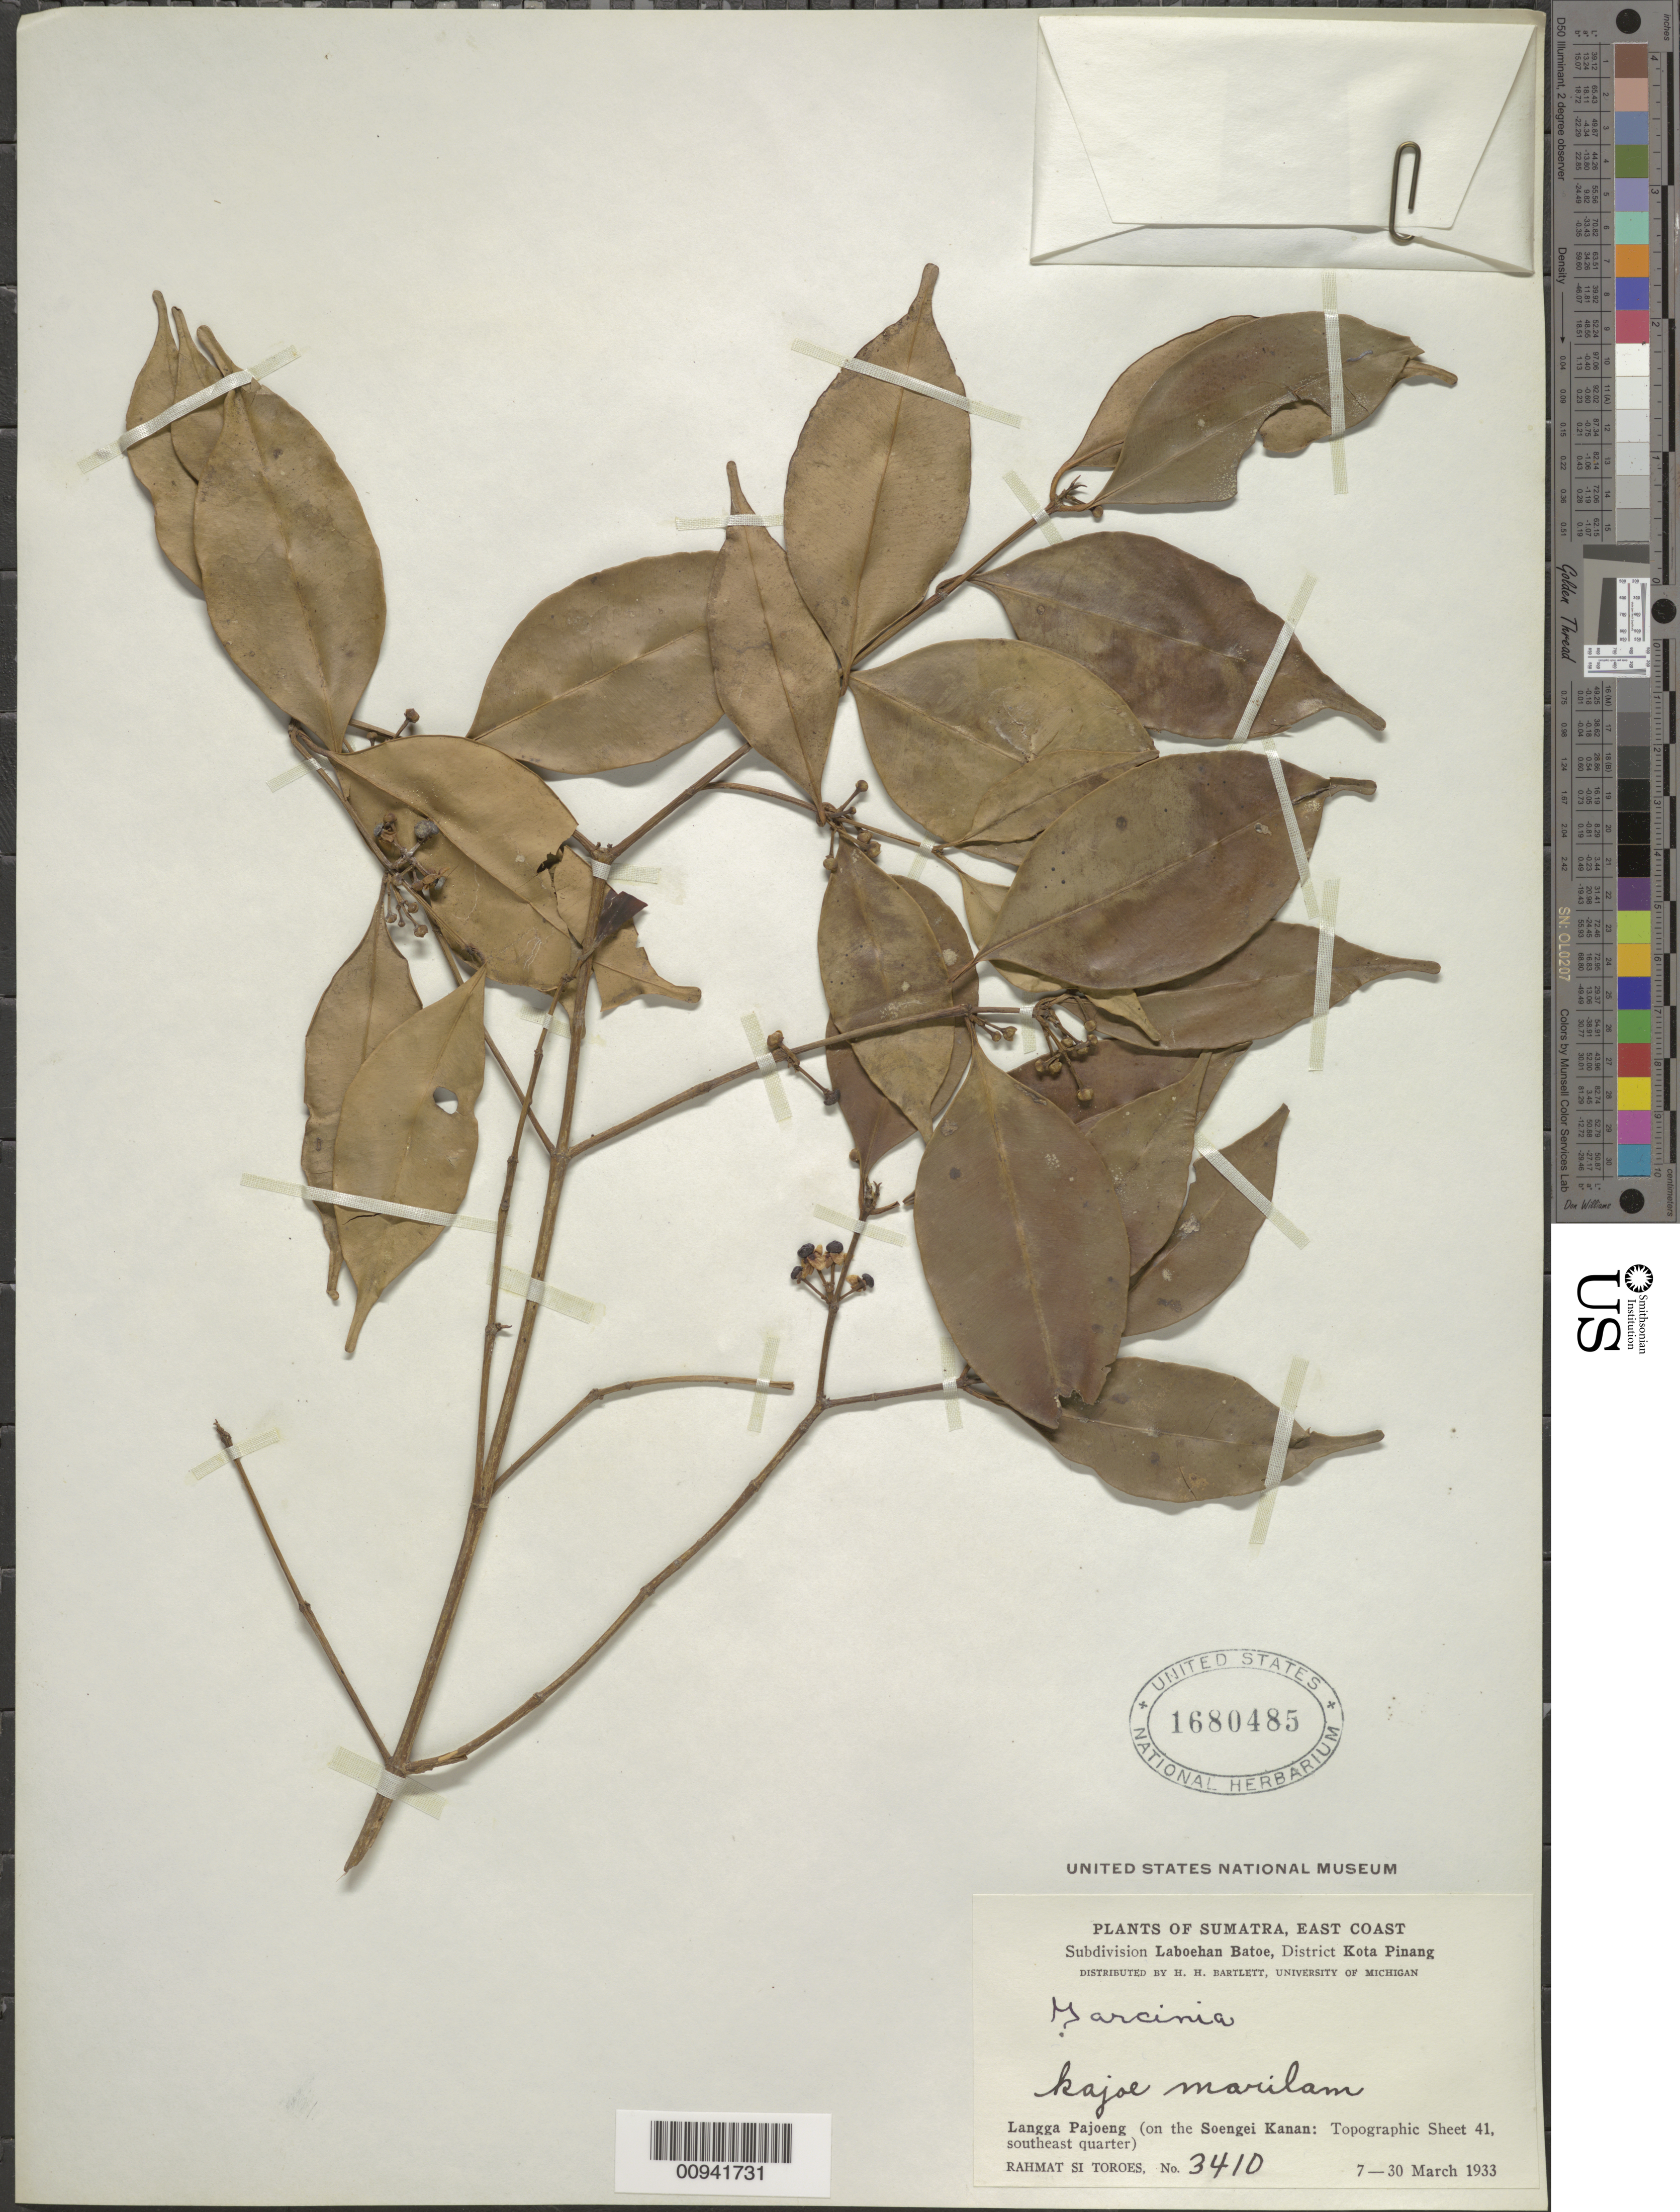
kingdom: Plantae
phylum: Tracheophyta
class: Magnoliopsida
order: Malpighiales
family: Clusiaceae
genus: Garcinia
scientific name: Garcinia sp.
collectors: Rahmat Si Boeea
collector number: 3410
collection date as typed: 07 Mar 1933 to 30 Mar 1933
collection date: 1933-03-07/1933-03-30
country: Indonesia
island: Sumatra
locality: Subdivision Laboehan Batoe, District Kota Pinang; Langga Pajoeng (on the Soengei Kanan: Topographic sheet 41, southeast quarter)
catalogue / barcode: US 1680485